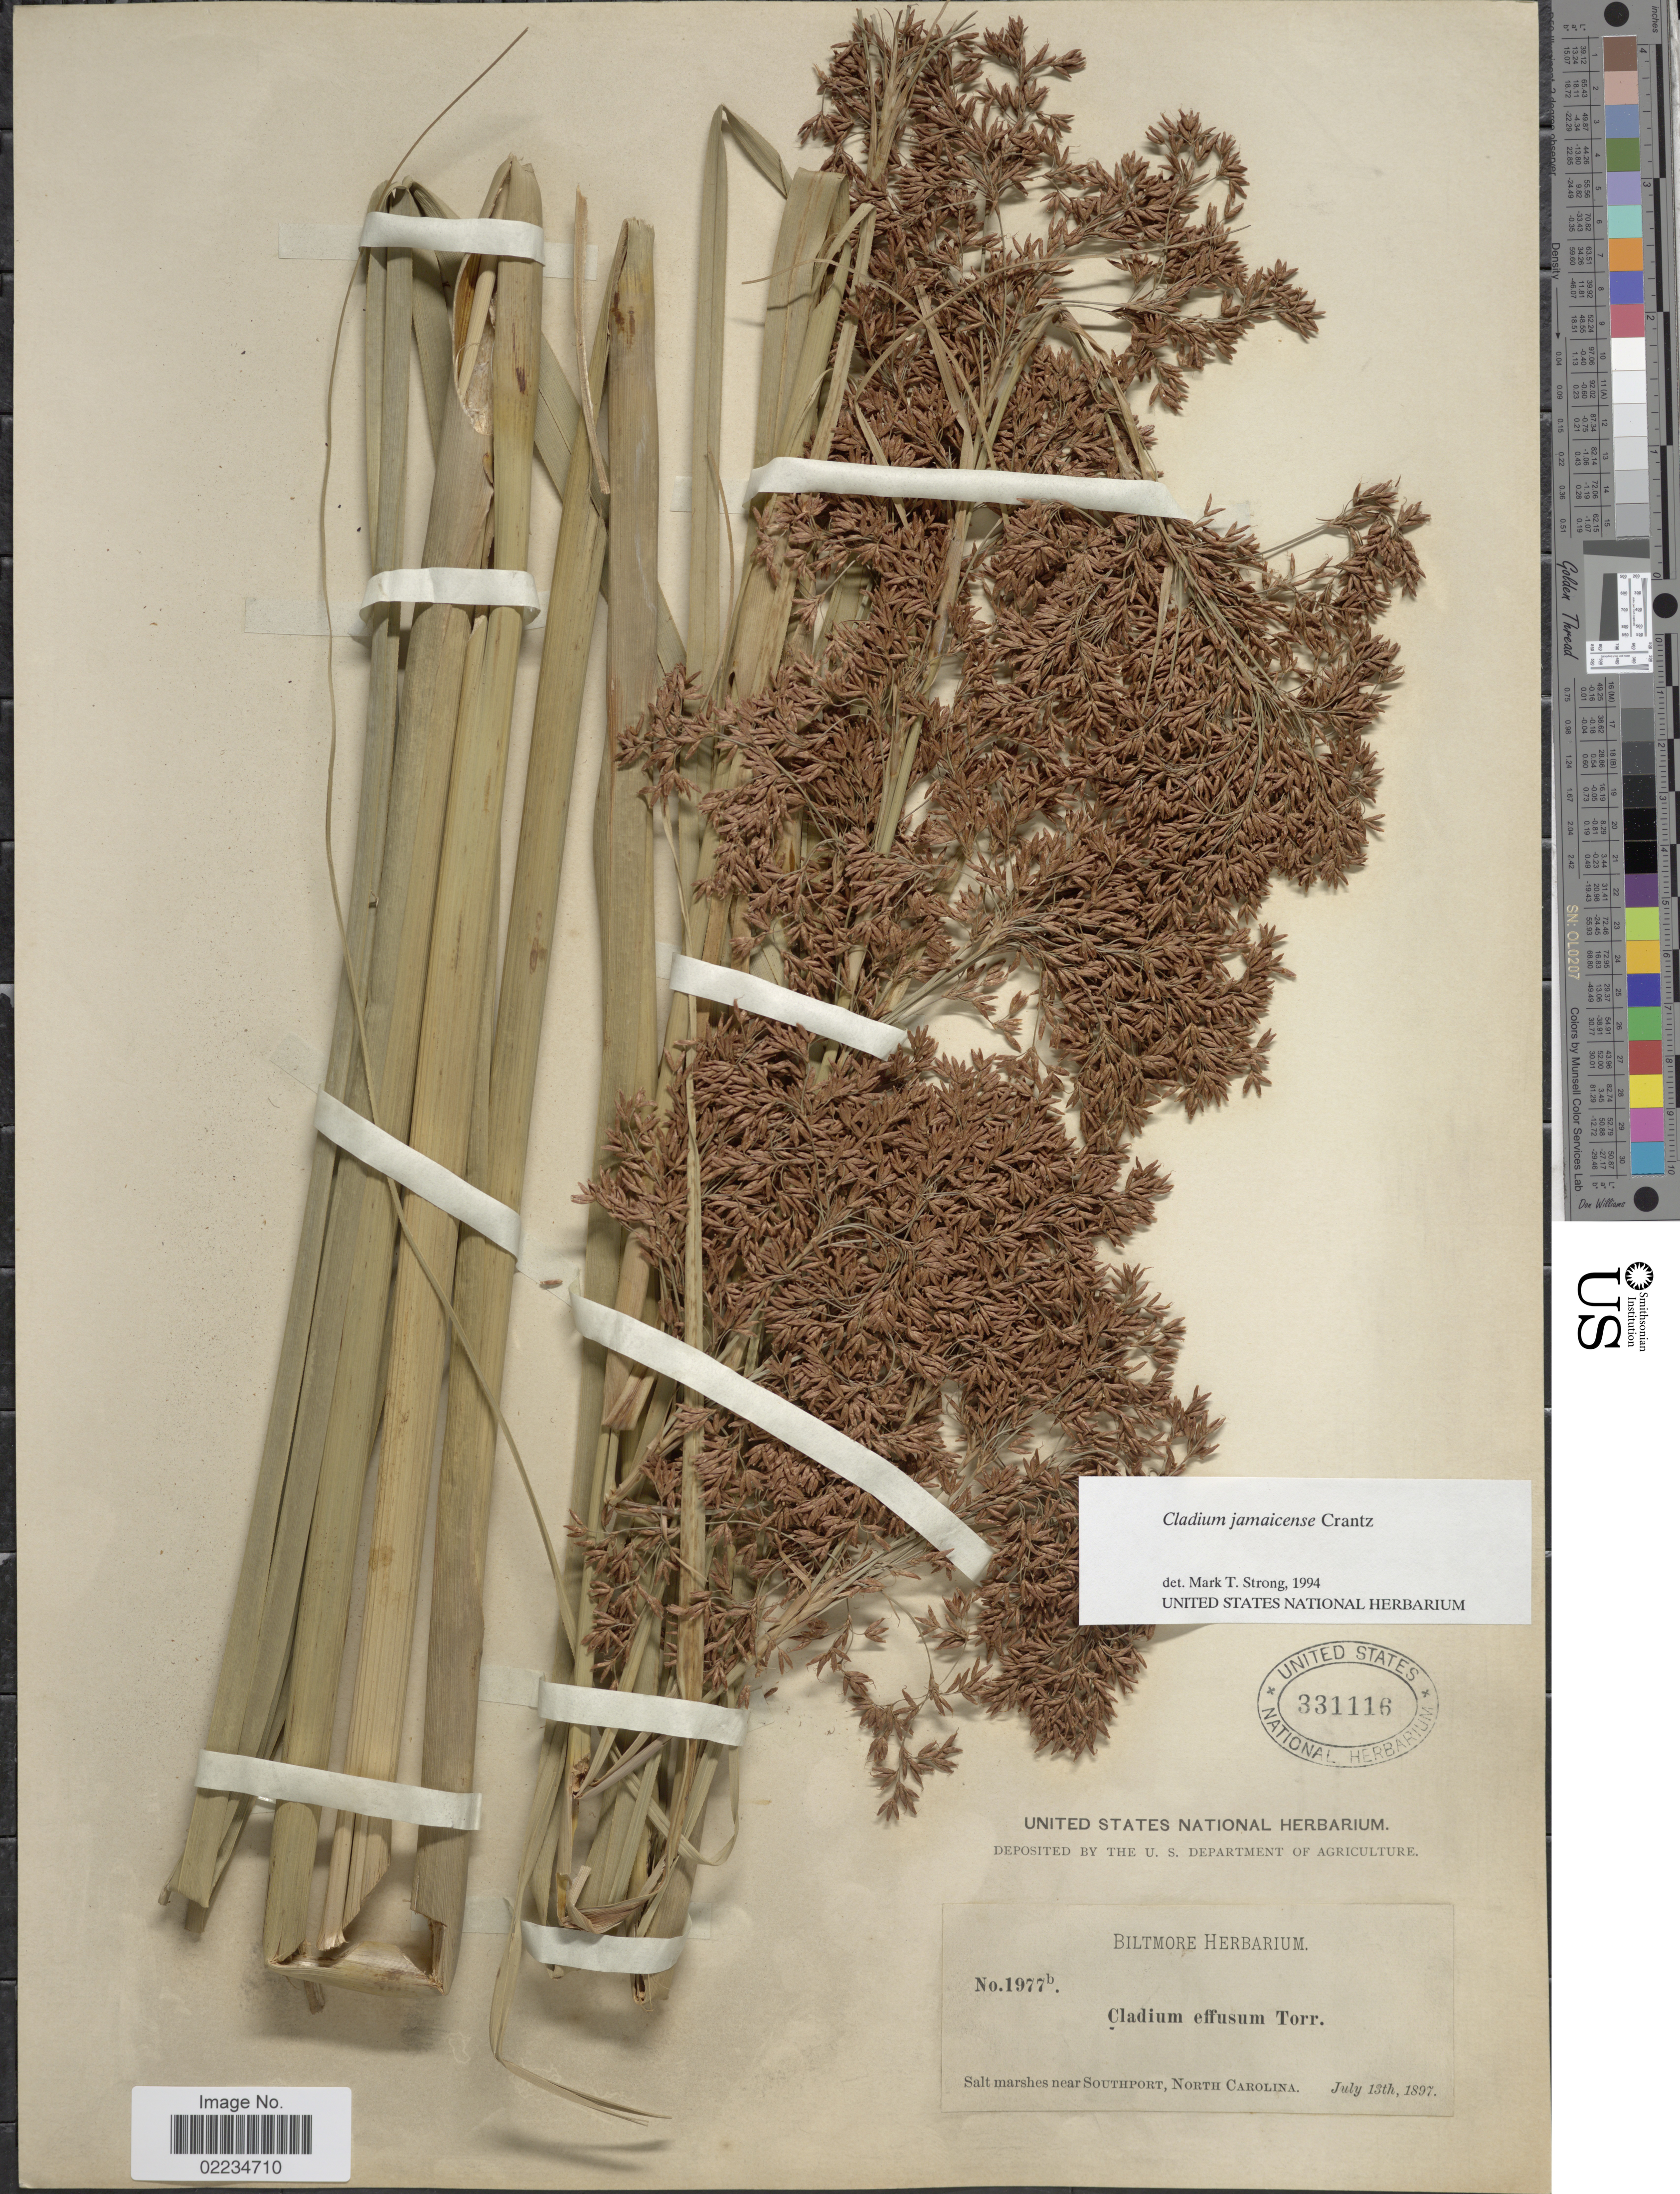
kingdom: Plantae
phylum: Tracheophyta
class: Liliopsida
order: Poales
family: Cyperaceae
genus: Cladium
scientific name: Cladium jamaicense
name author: Crantz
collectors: ex herb. Biltmore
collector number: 1977b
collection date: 1897-07-13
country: United States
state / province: North Carolina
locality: Salt marshes near Southport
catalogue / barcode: US 331116